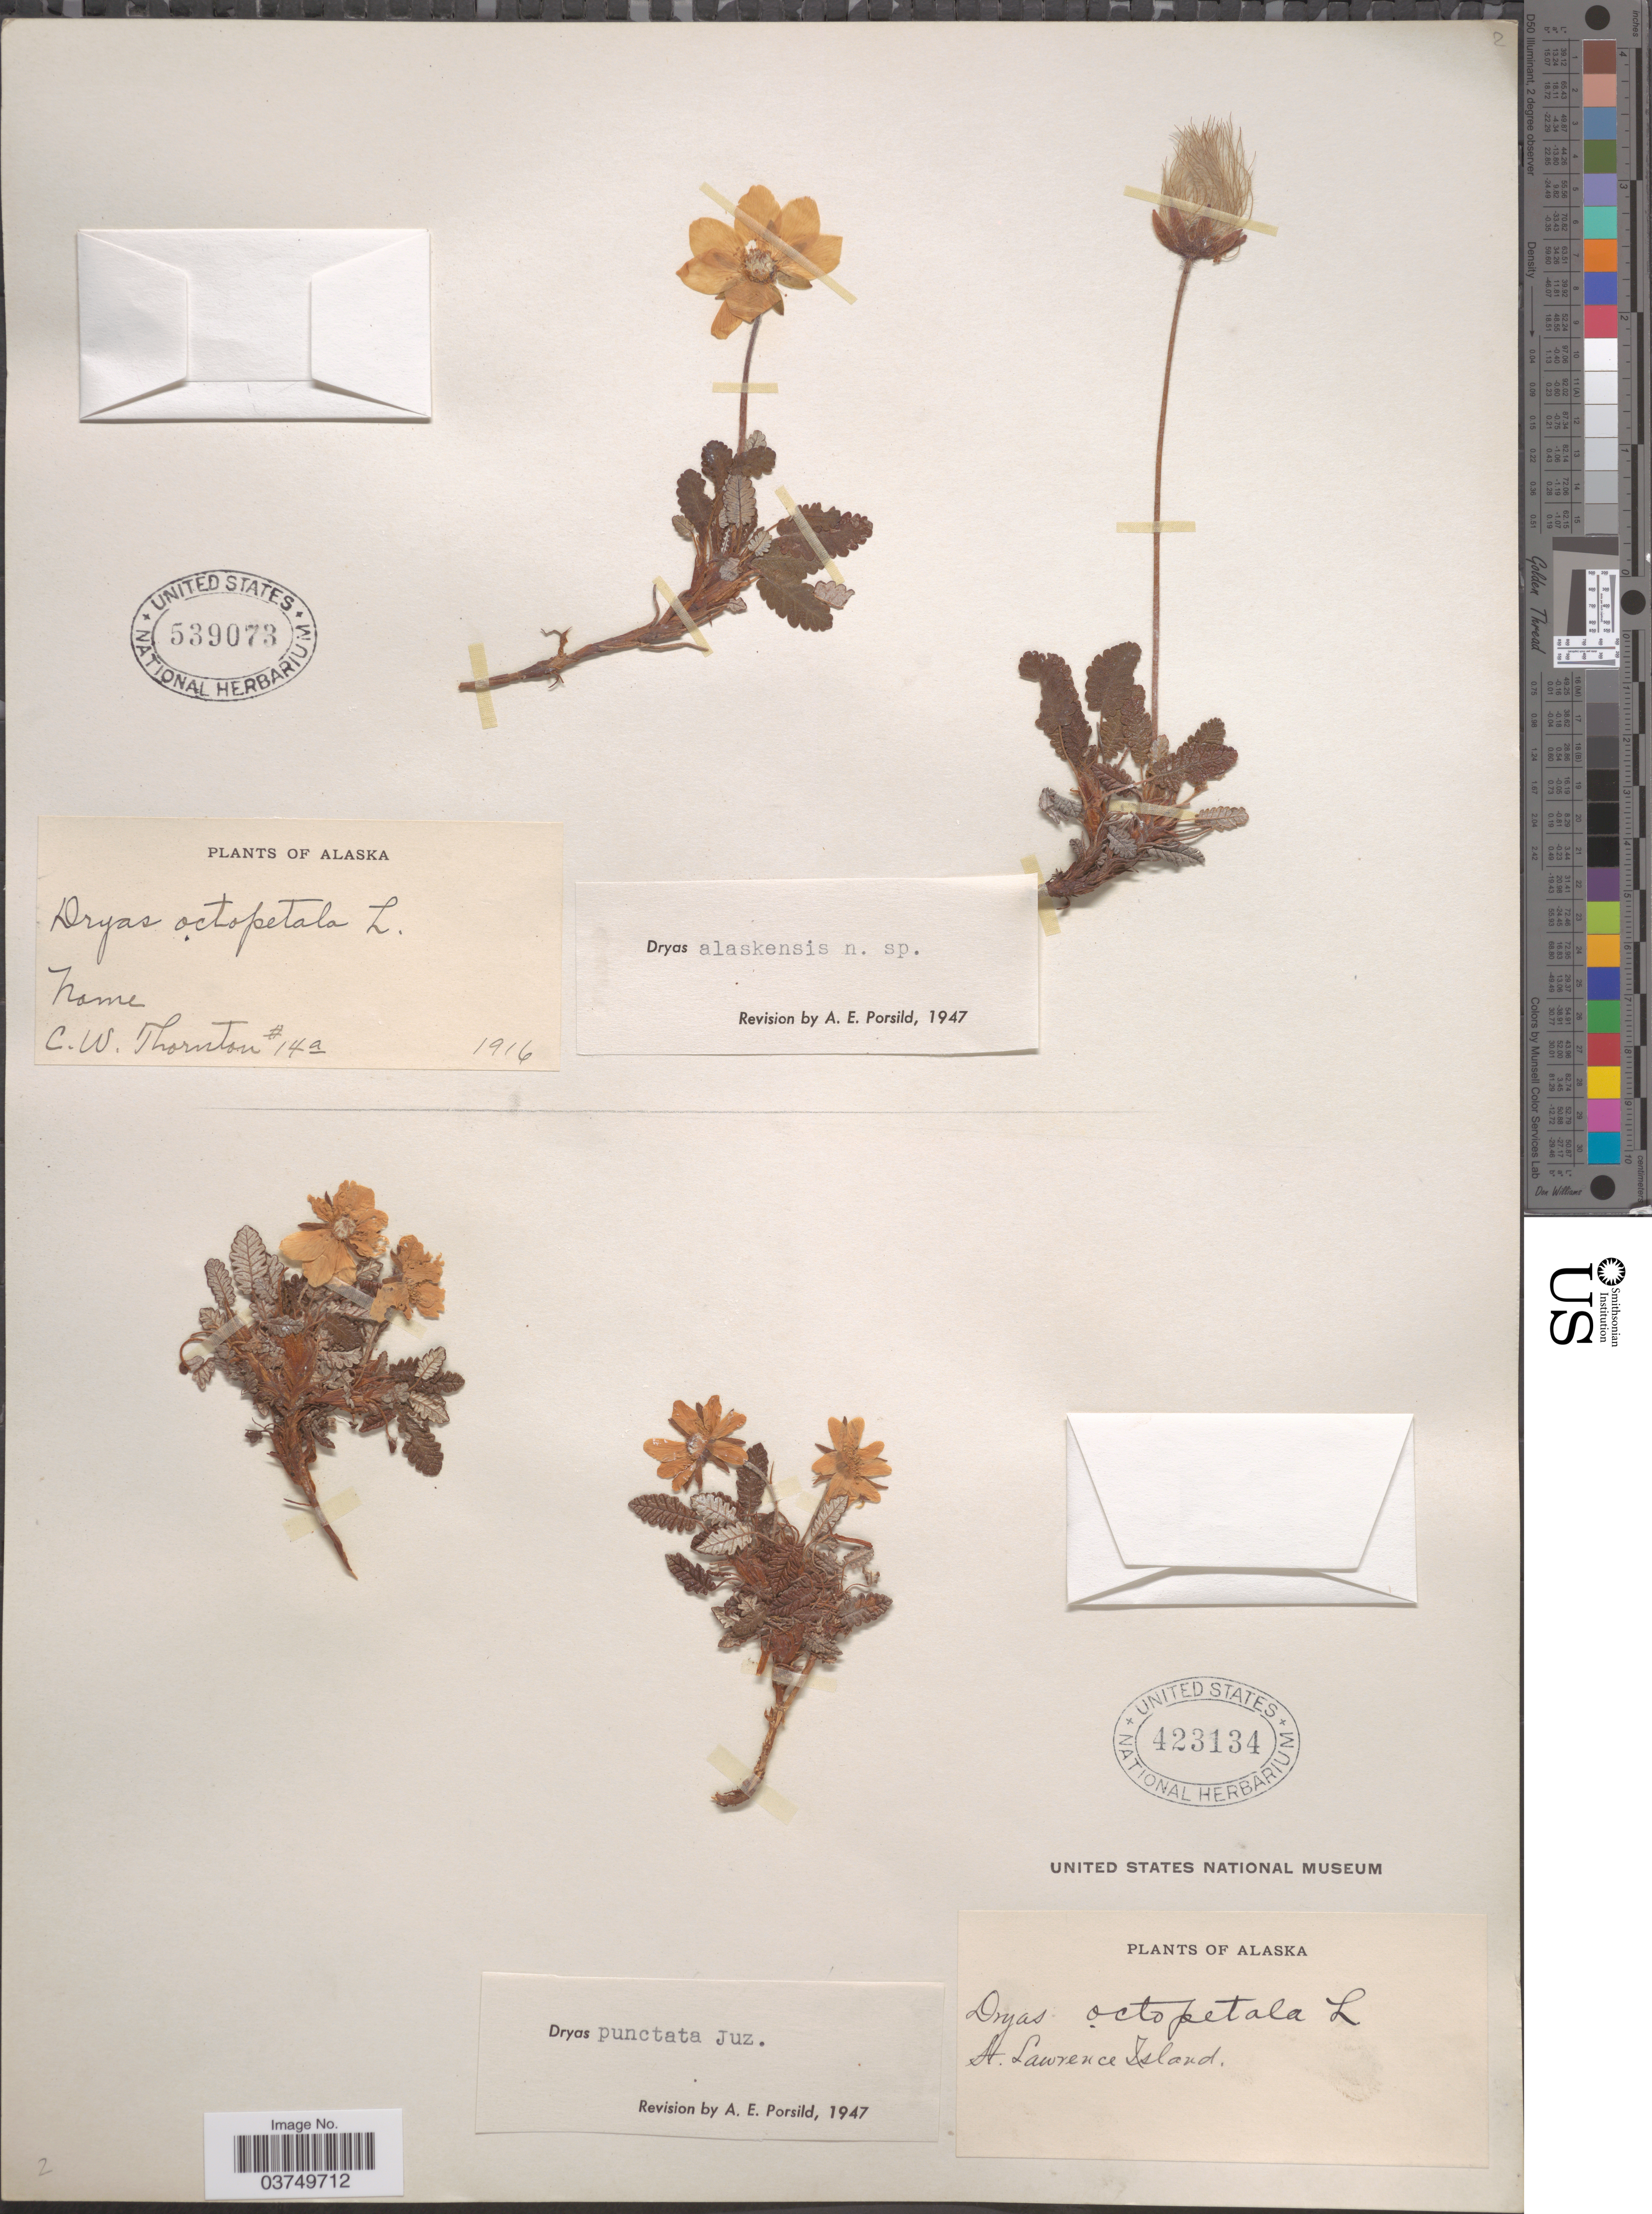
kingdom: Plantae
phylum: Tracheophyta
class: Magnoliopsida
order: Rosales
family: Rosaceae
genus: Dryas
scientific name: Dryas punctata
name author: Juz.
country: United States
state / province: Alaska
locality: St. Lawrence Island.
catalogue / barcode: US 423134-2